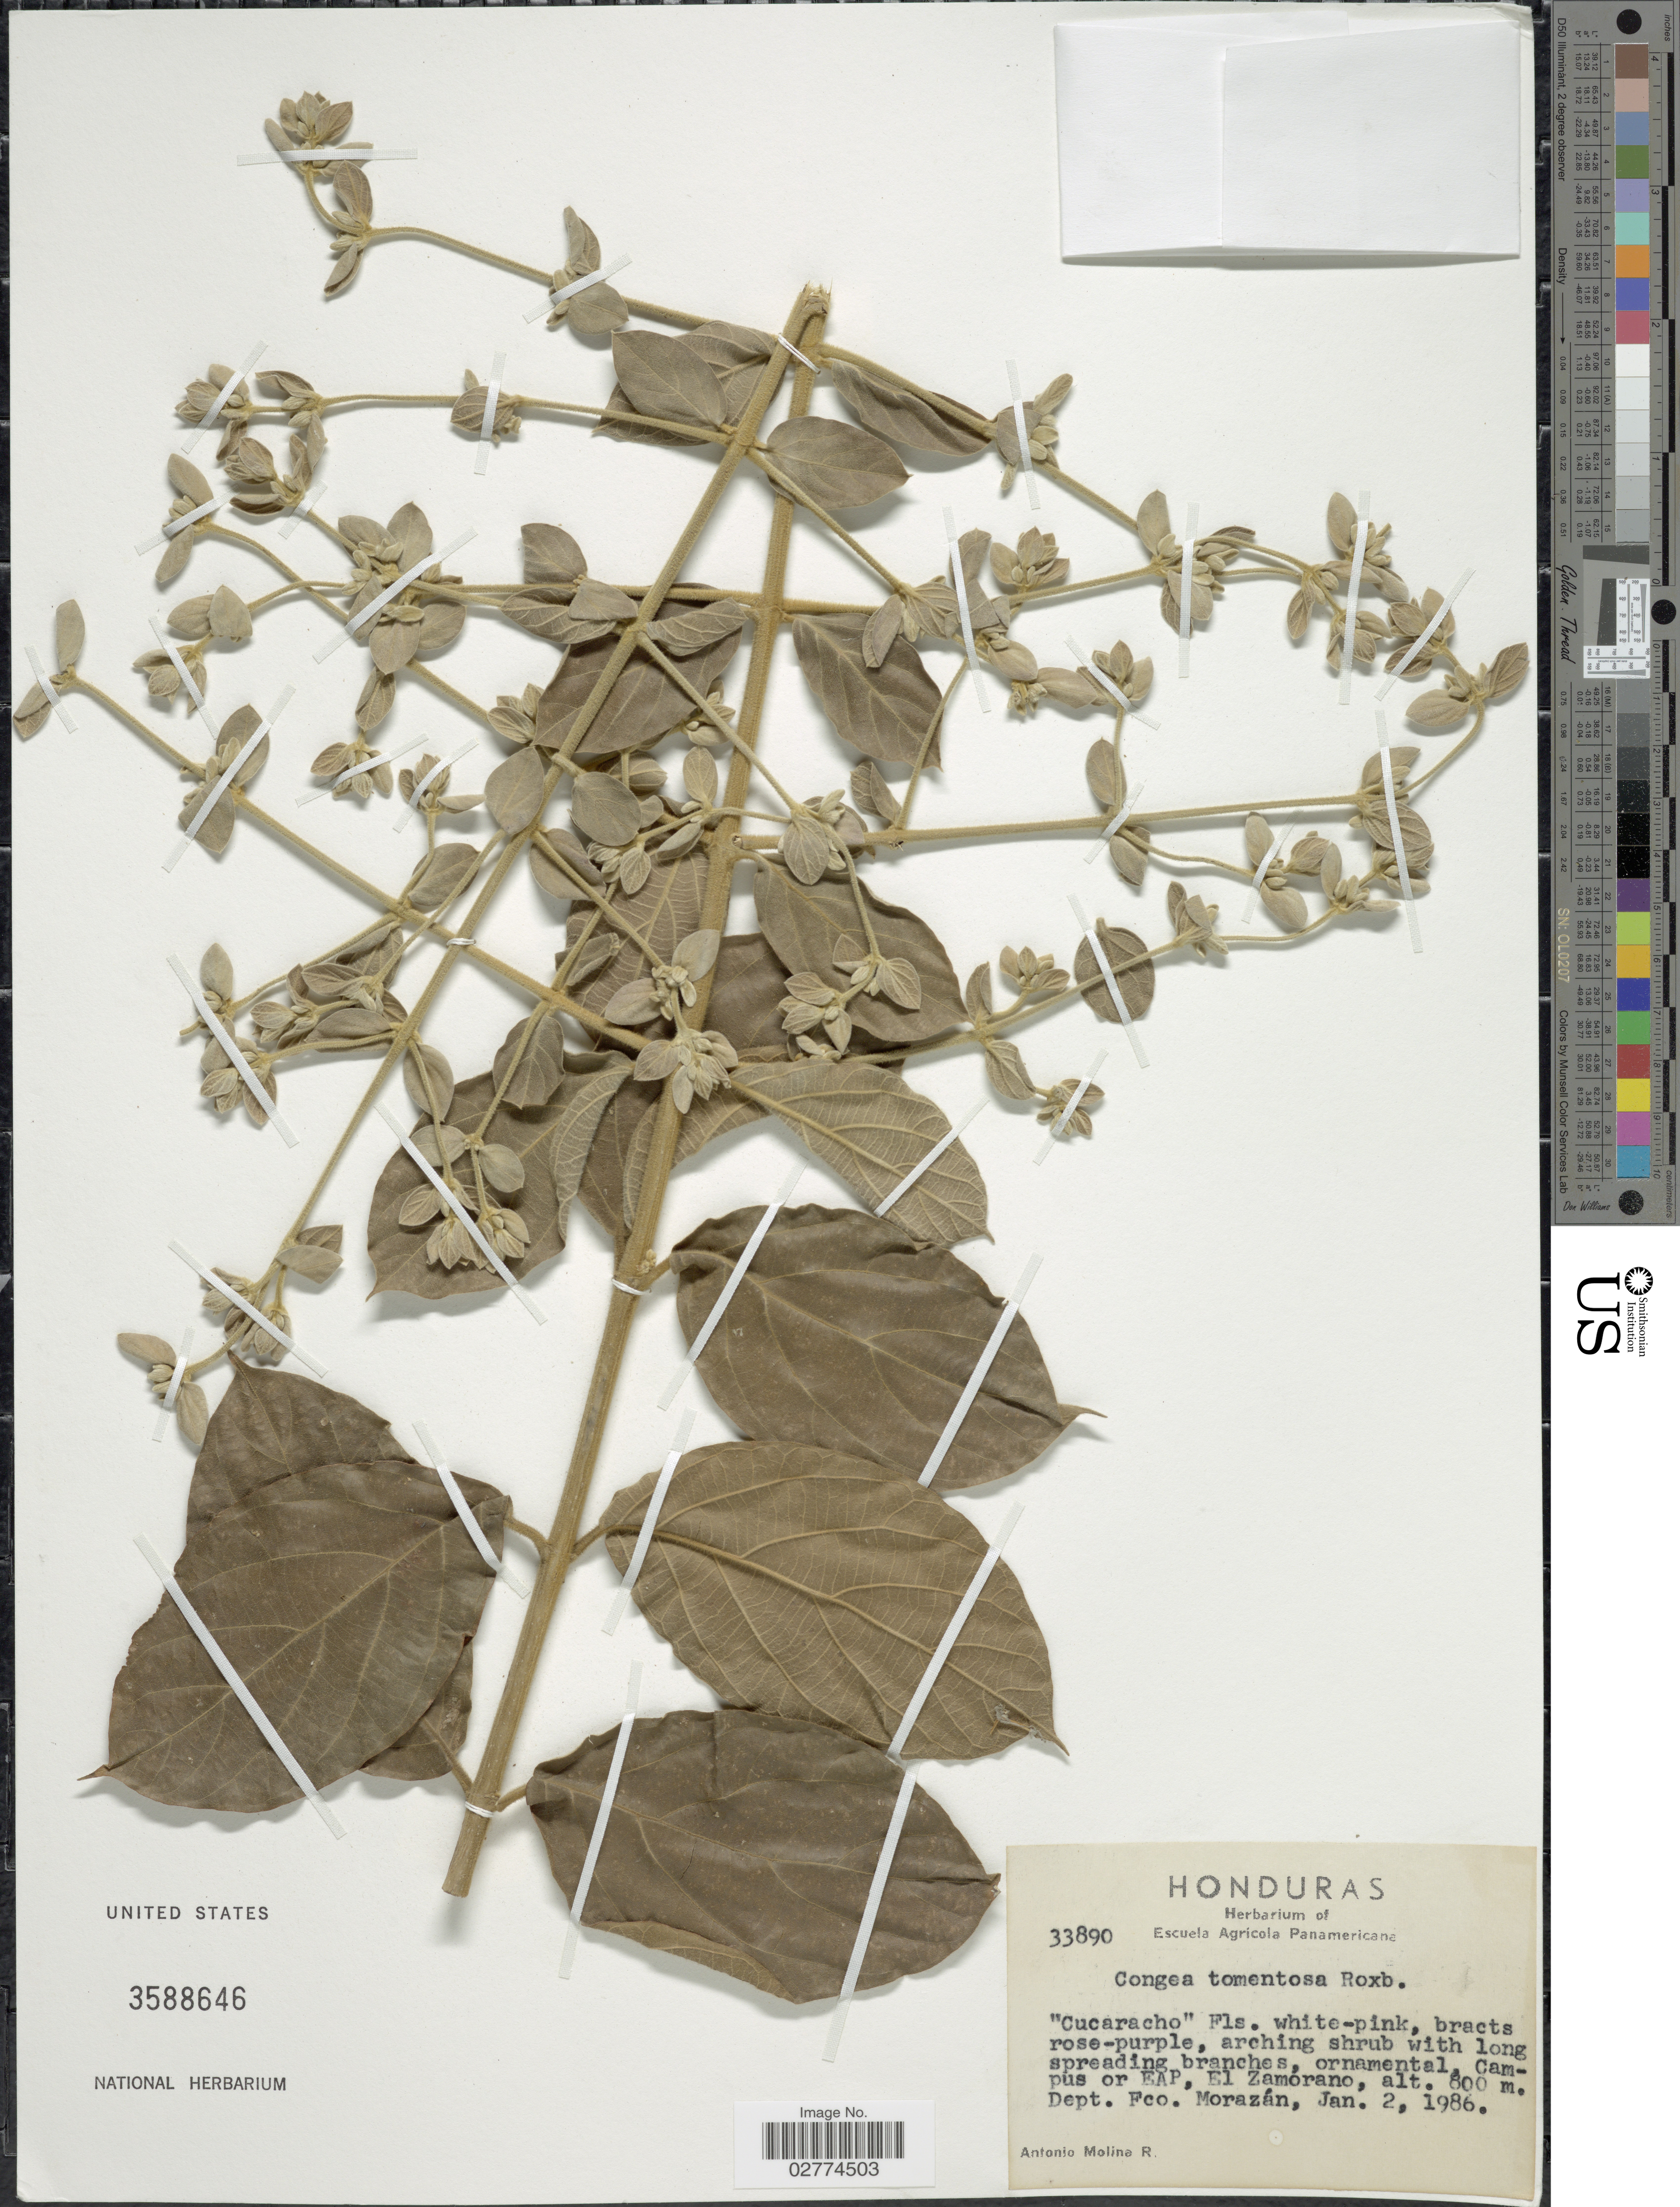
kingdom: Plantae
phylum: Tracheophyta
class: Magnoliopsida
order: Lamiales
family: Lamiaceae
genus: Congea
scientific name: Congea tomentosa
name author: Roxb.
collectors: A. Molina R.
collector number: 33890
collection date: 1986-01-02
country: Honduras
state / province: Fco. Morazán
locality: Campus or EAP, El Zamorano.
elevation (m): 800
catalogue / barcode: US 3588646